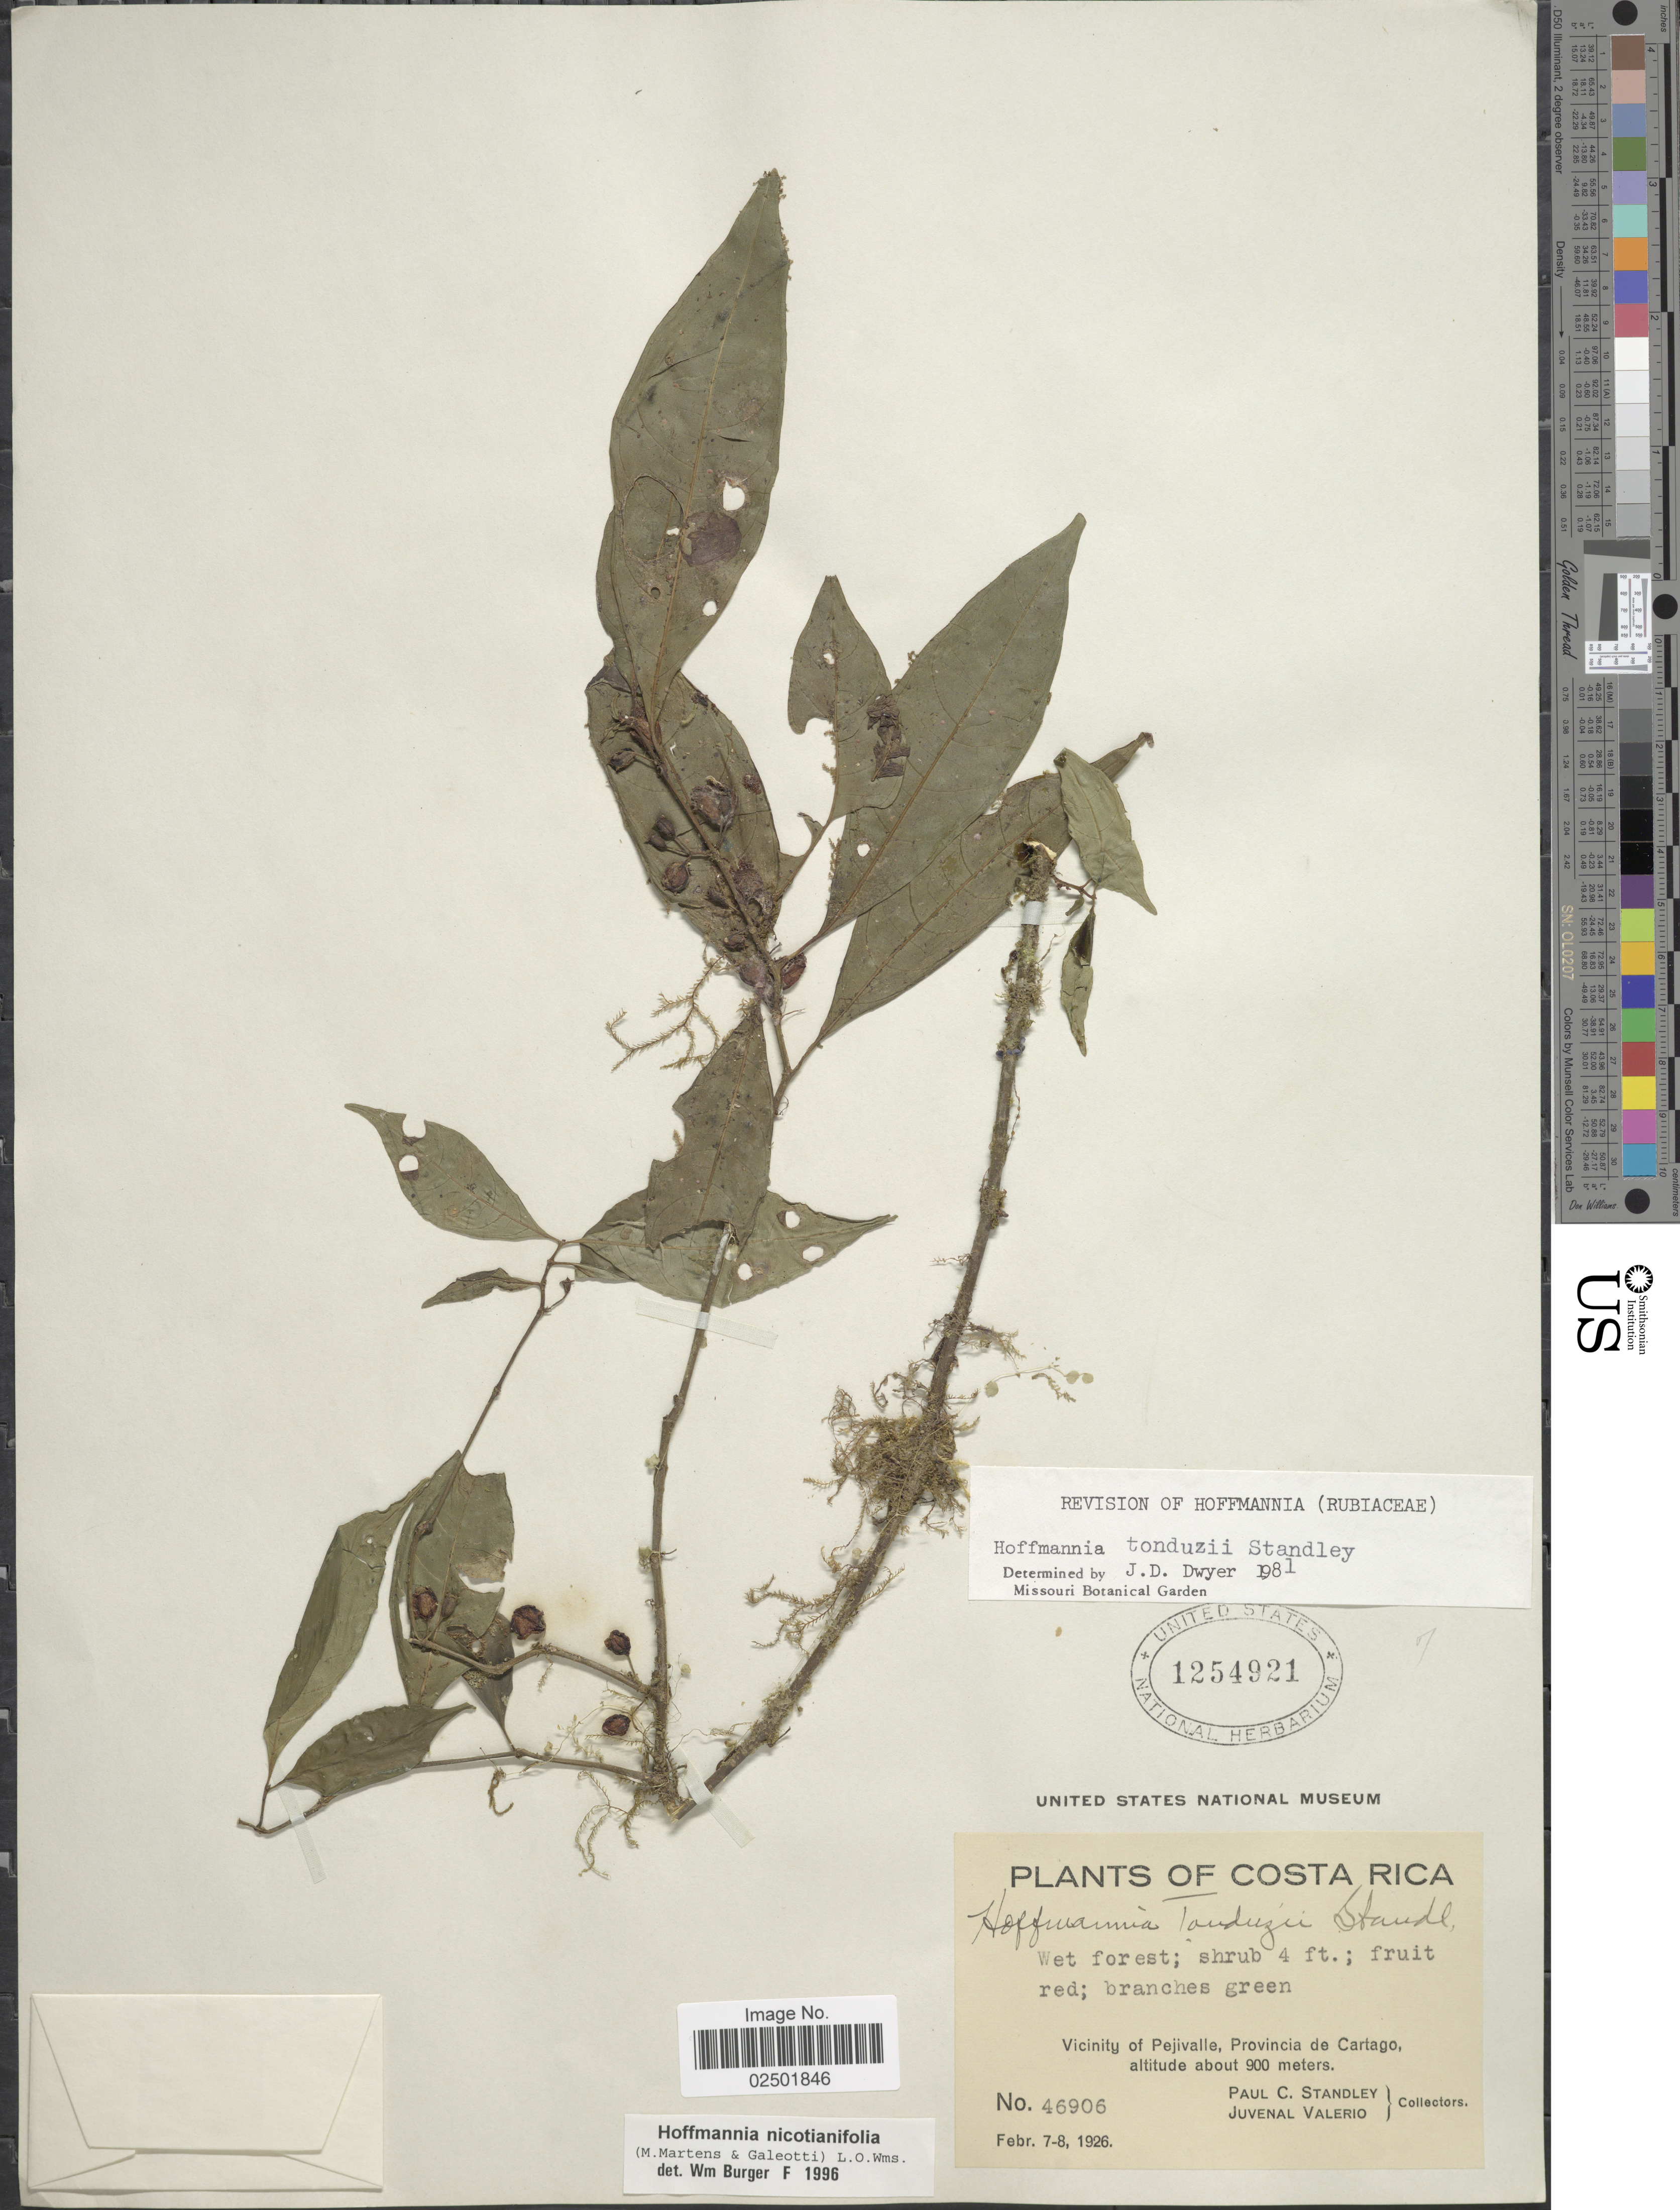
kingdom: Plantae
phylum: Tracheophyta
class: Magnoliopsida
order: Gentianales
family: Rubiaceae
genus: Hoffmannia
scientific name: Hoffmannia nicotianifolia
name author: (M. Martens & Galeoti) L.O. Williams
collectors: P. C. Standley & J. Valerio R.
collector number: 46906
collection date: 1926-02-07/1926-02-08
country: Costa Rica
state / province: Cartago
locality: Vicinity of Pejivalle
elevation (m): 900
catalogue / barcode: US 1254921